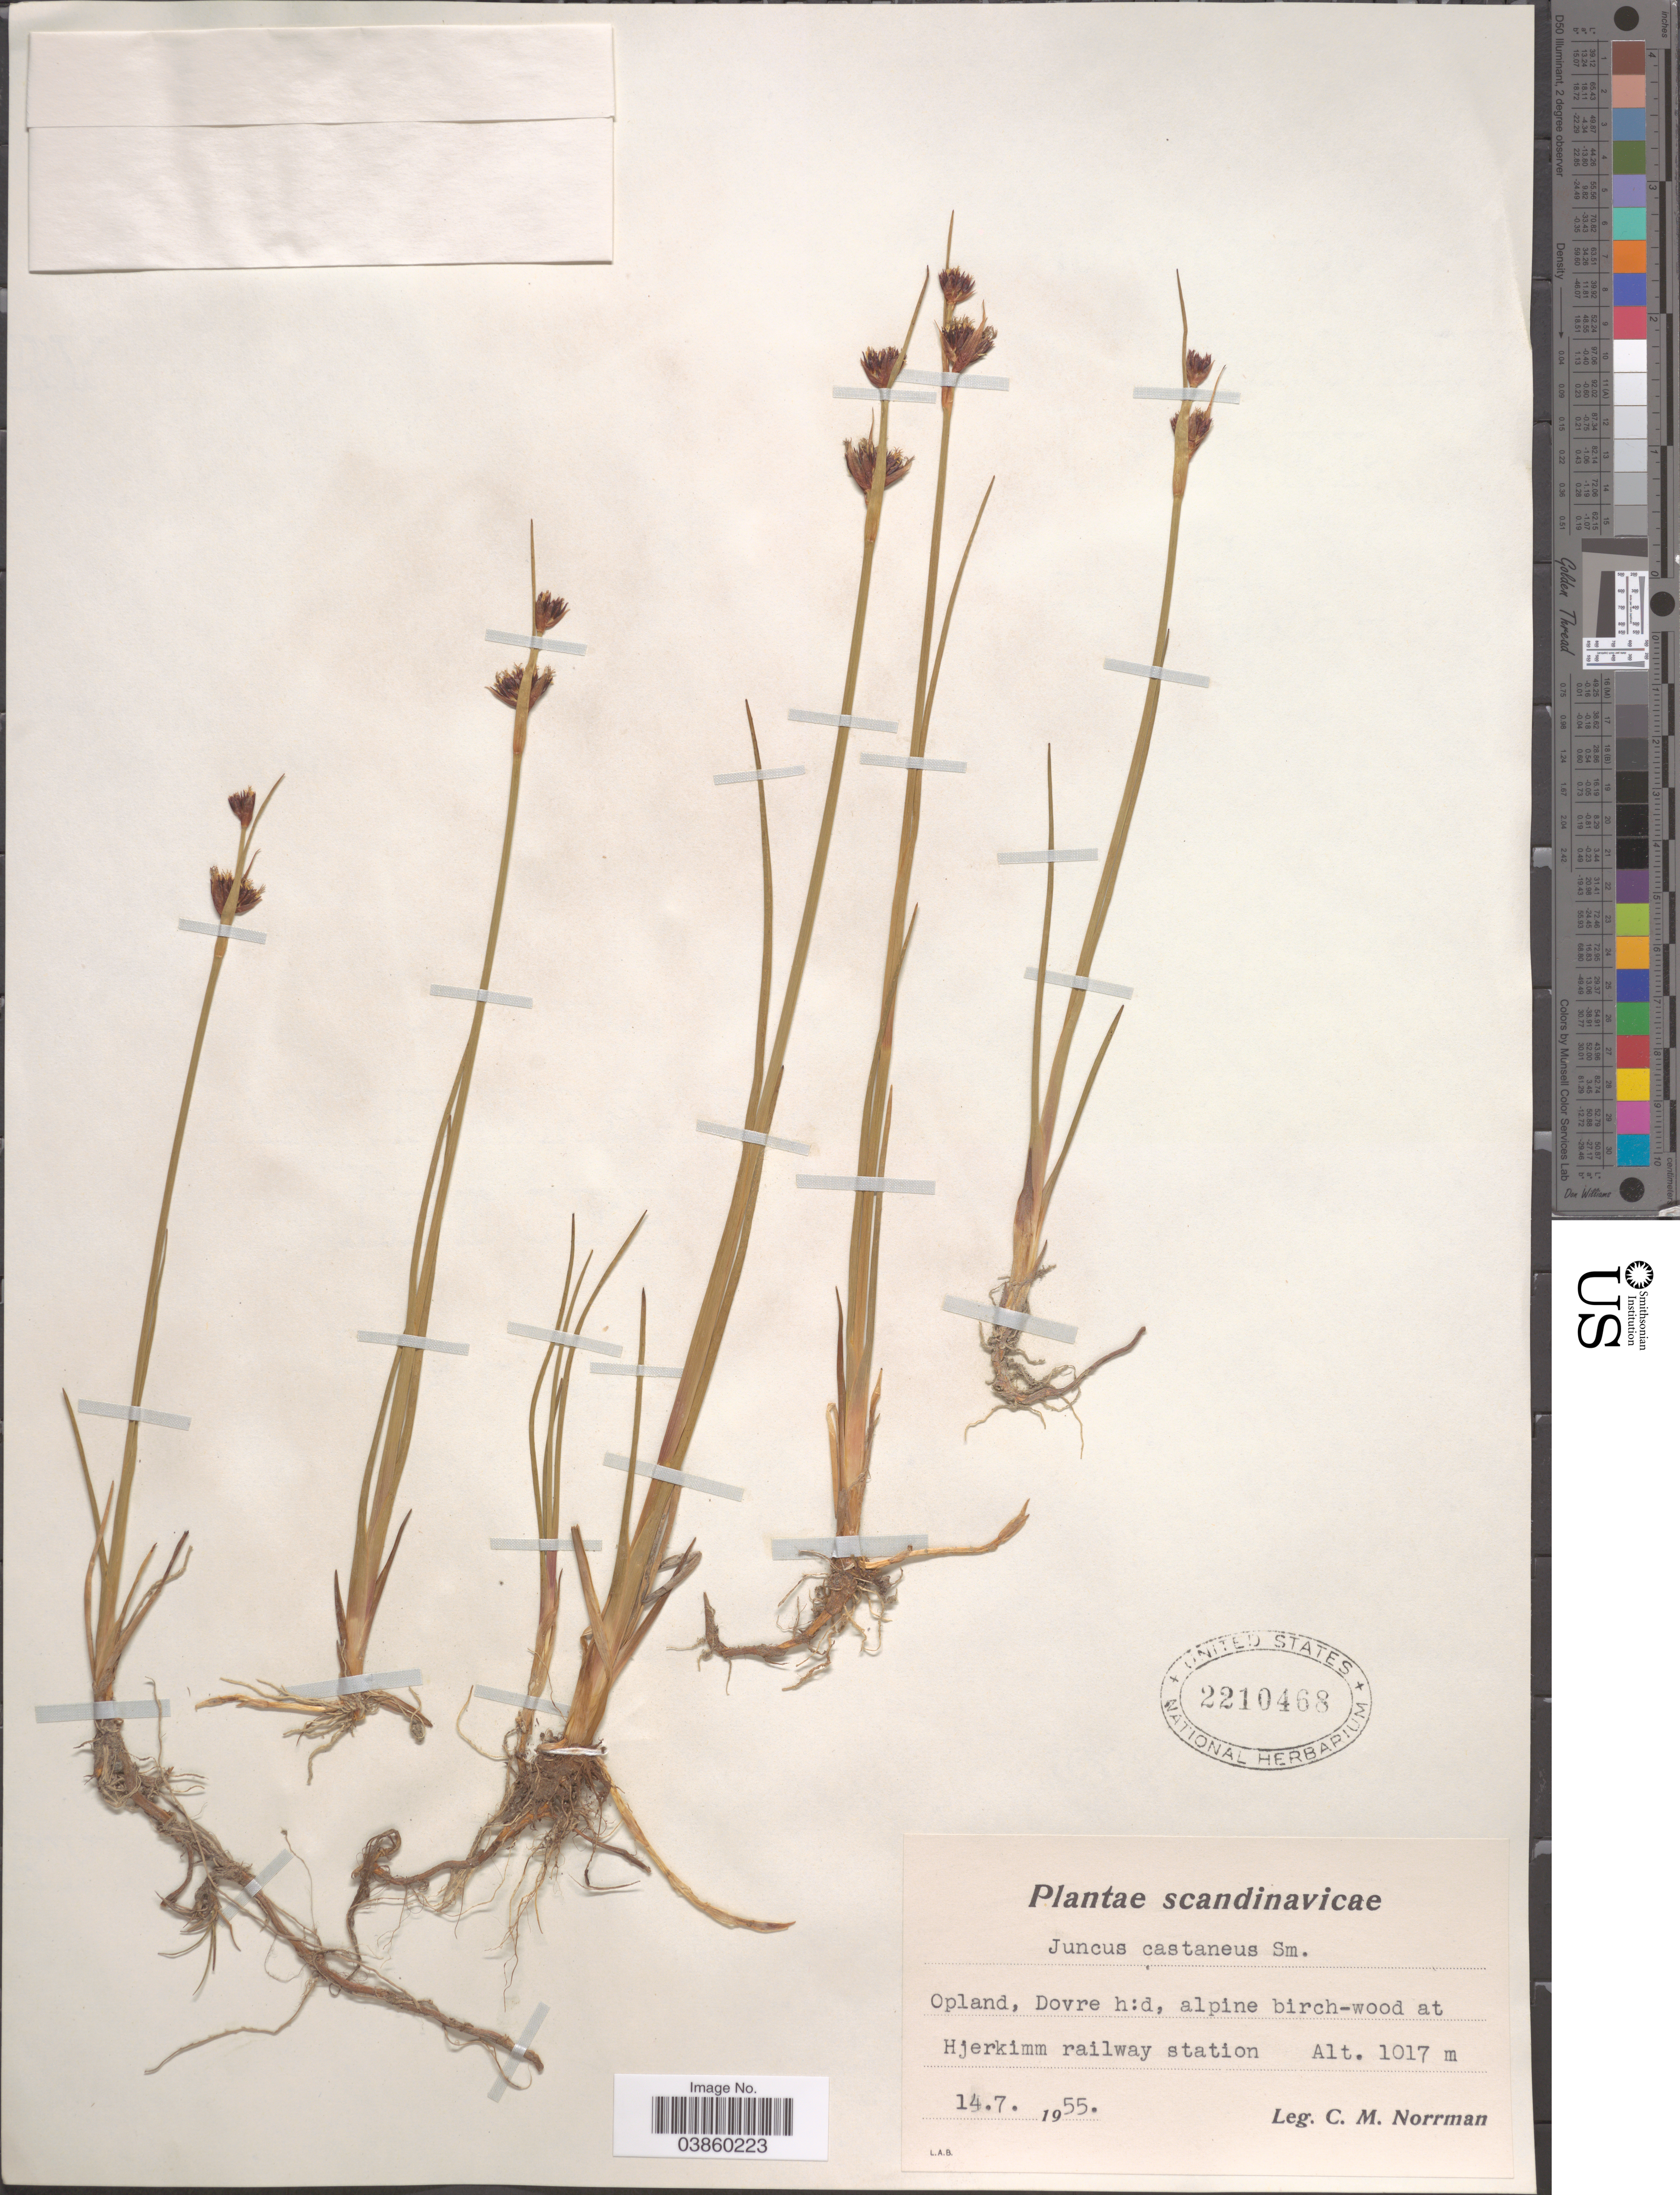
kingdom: Plantae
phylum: Tracheophyta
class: Liliopsida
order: Poales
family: Juncaceae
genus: Juncus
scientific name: Juncus castaneus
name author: Sm.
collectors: C. Norrman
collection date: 1955-07-14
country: Norway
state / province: Oppland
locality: Scandinavicae. Opland, Dovre h:d, alpine birch-wood at Hjerkimm railway station.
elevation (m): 1017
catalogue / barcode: US 2210468